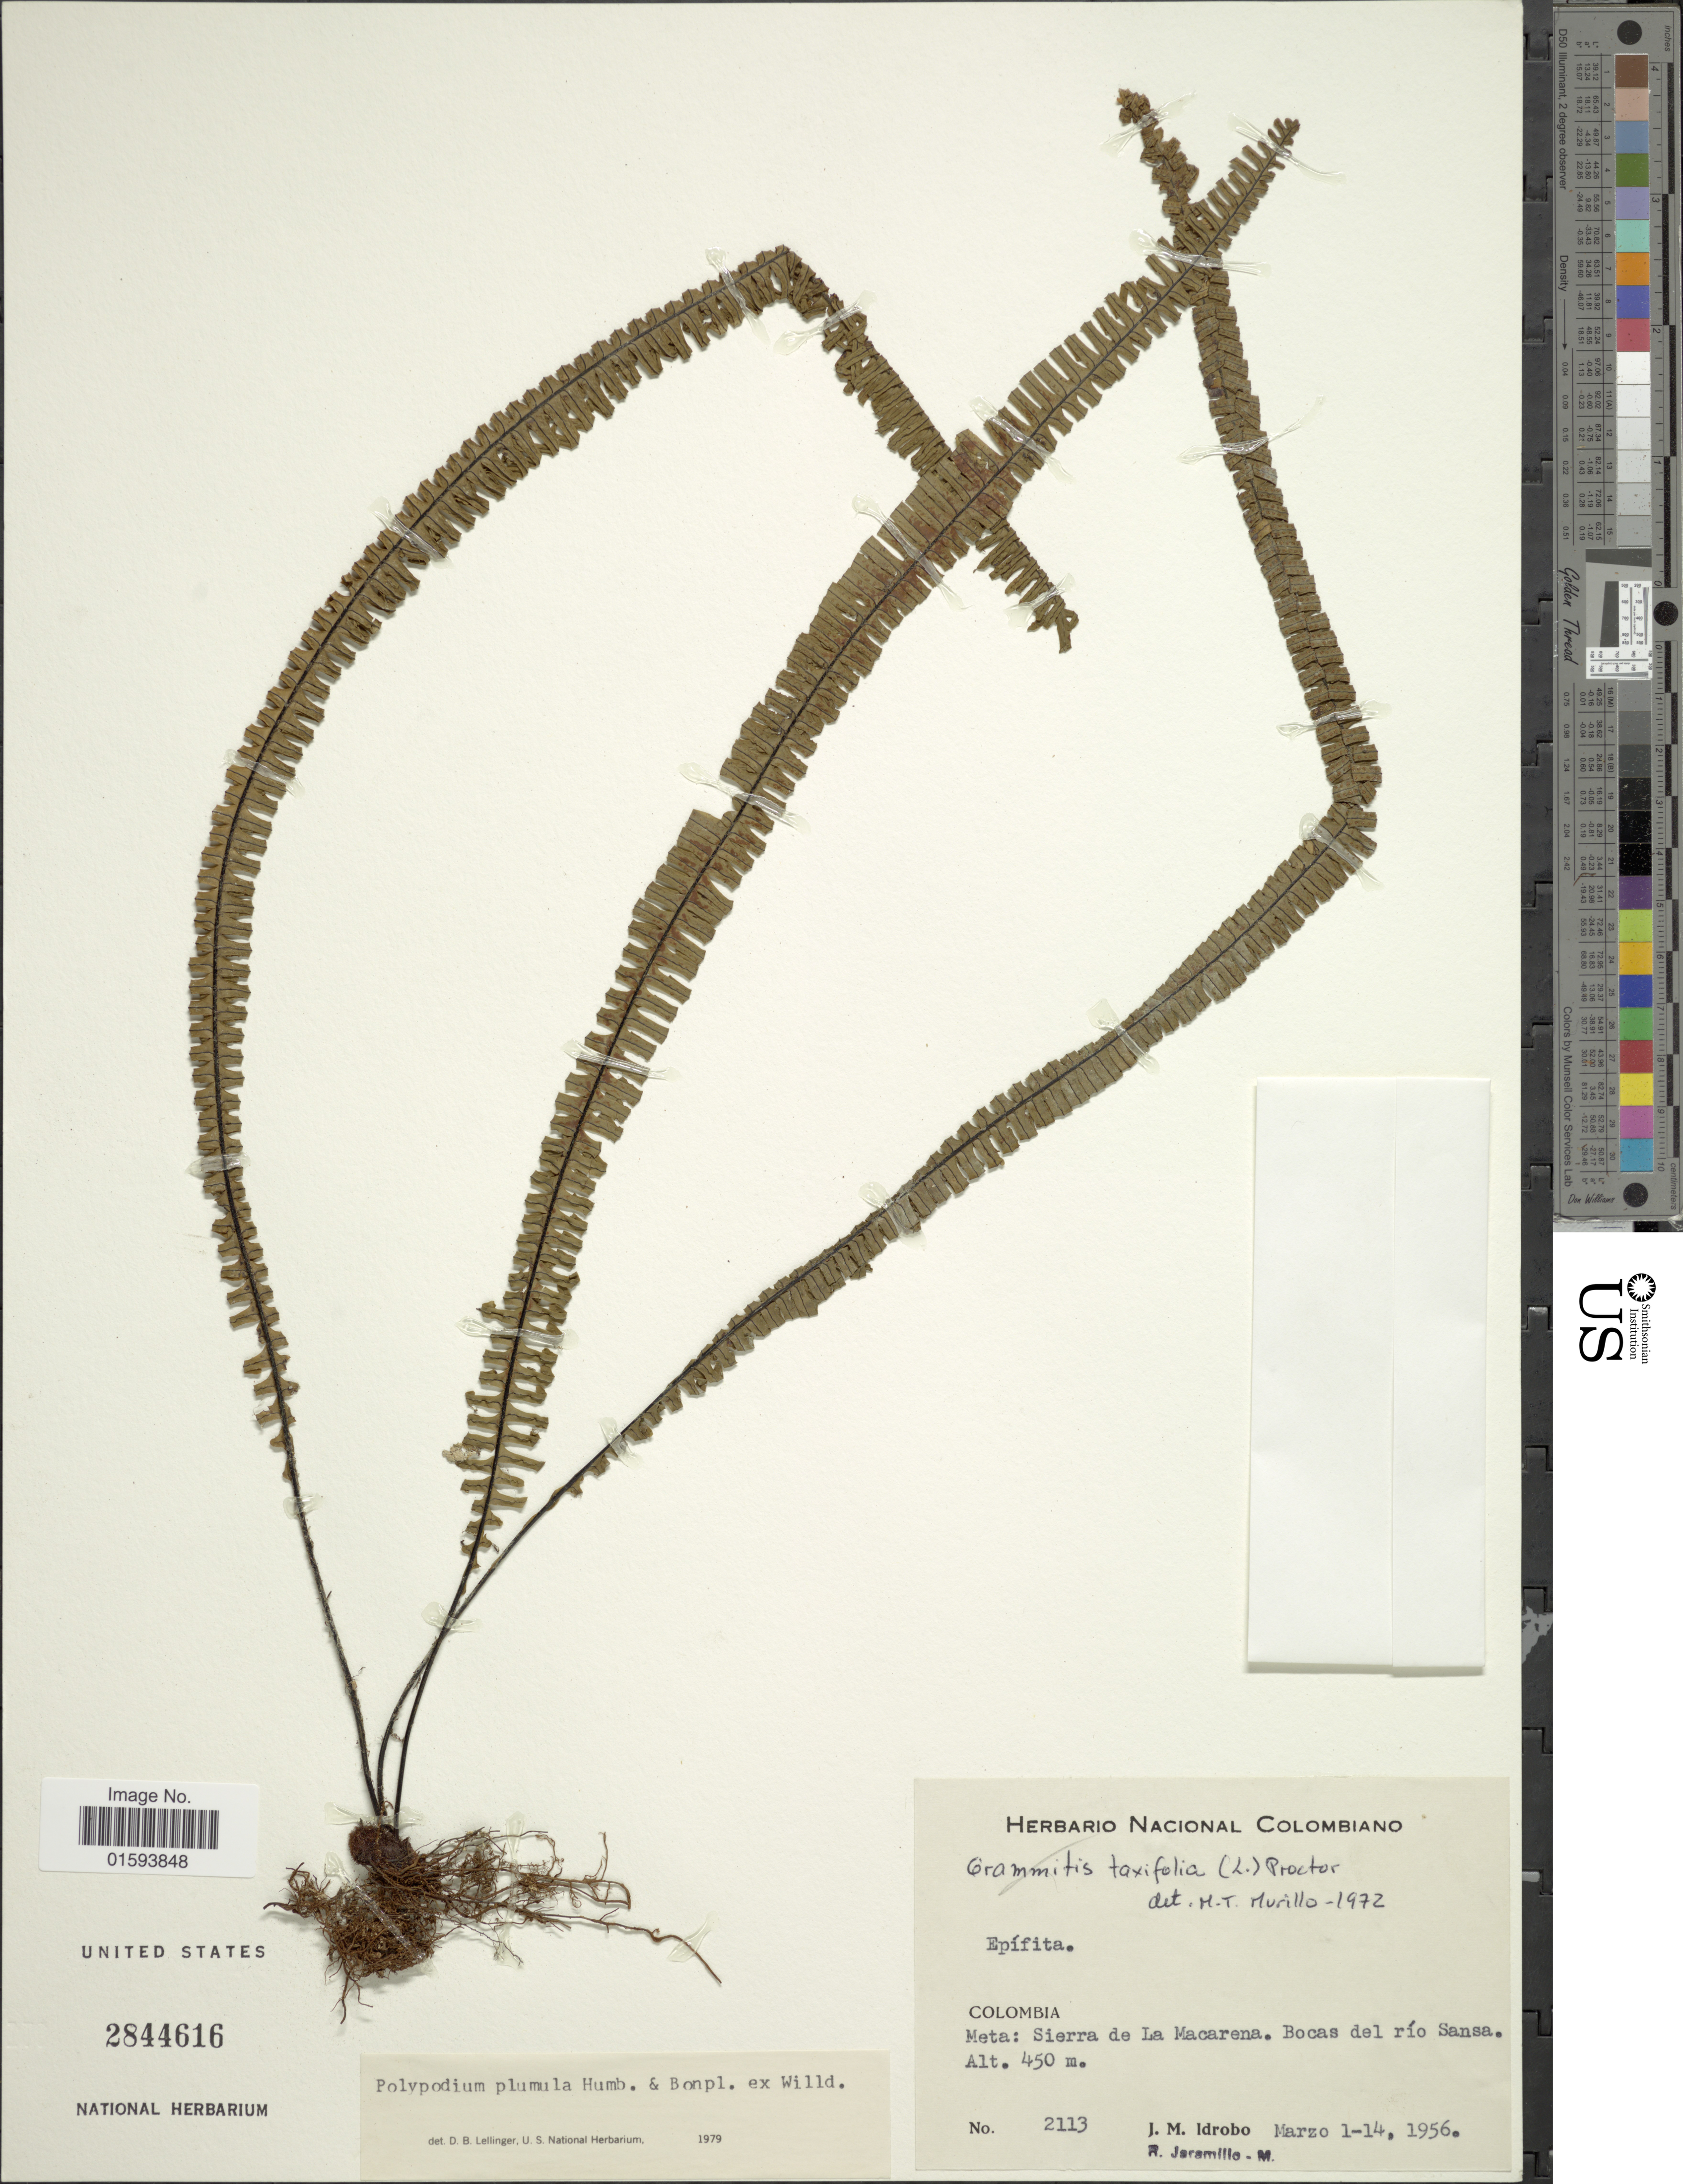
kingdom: Plantae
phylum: Tracheophyta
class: Polypodiopsida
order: Polypodiales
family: Polypodiaceae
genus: Pecluma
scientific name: Pecluma plumula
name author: (Humb. & Bonpl. ex Willd.) M.G. Price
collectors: J. M. Idrobo & R. Jaramillo M.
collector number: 2113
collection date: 1956-03-01/1956-03-14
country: Colombia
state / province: Meta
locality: Sierra de La Macarena, Bocas del rio Sansa.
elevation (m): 450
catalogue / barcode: US 2844616